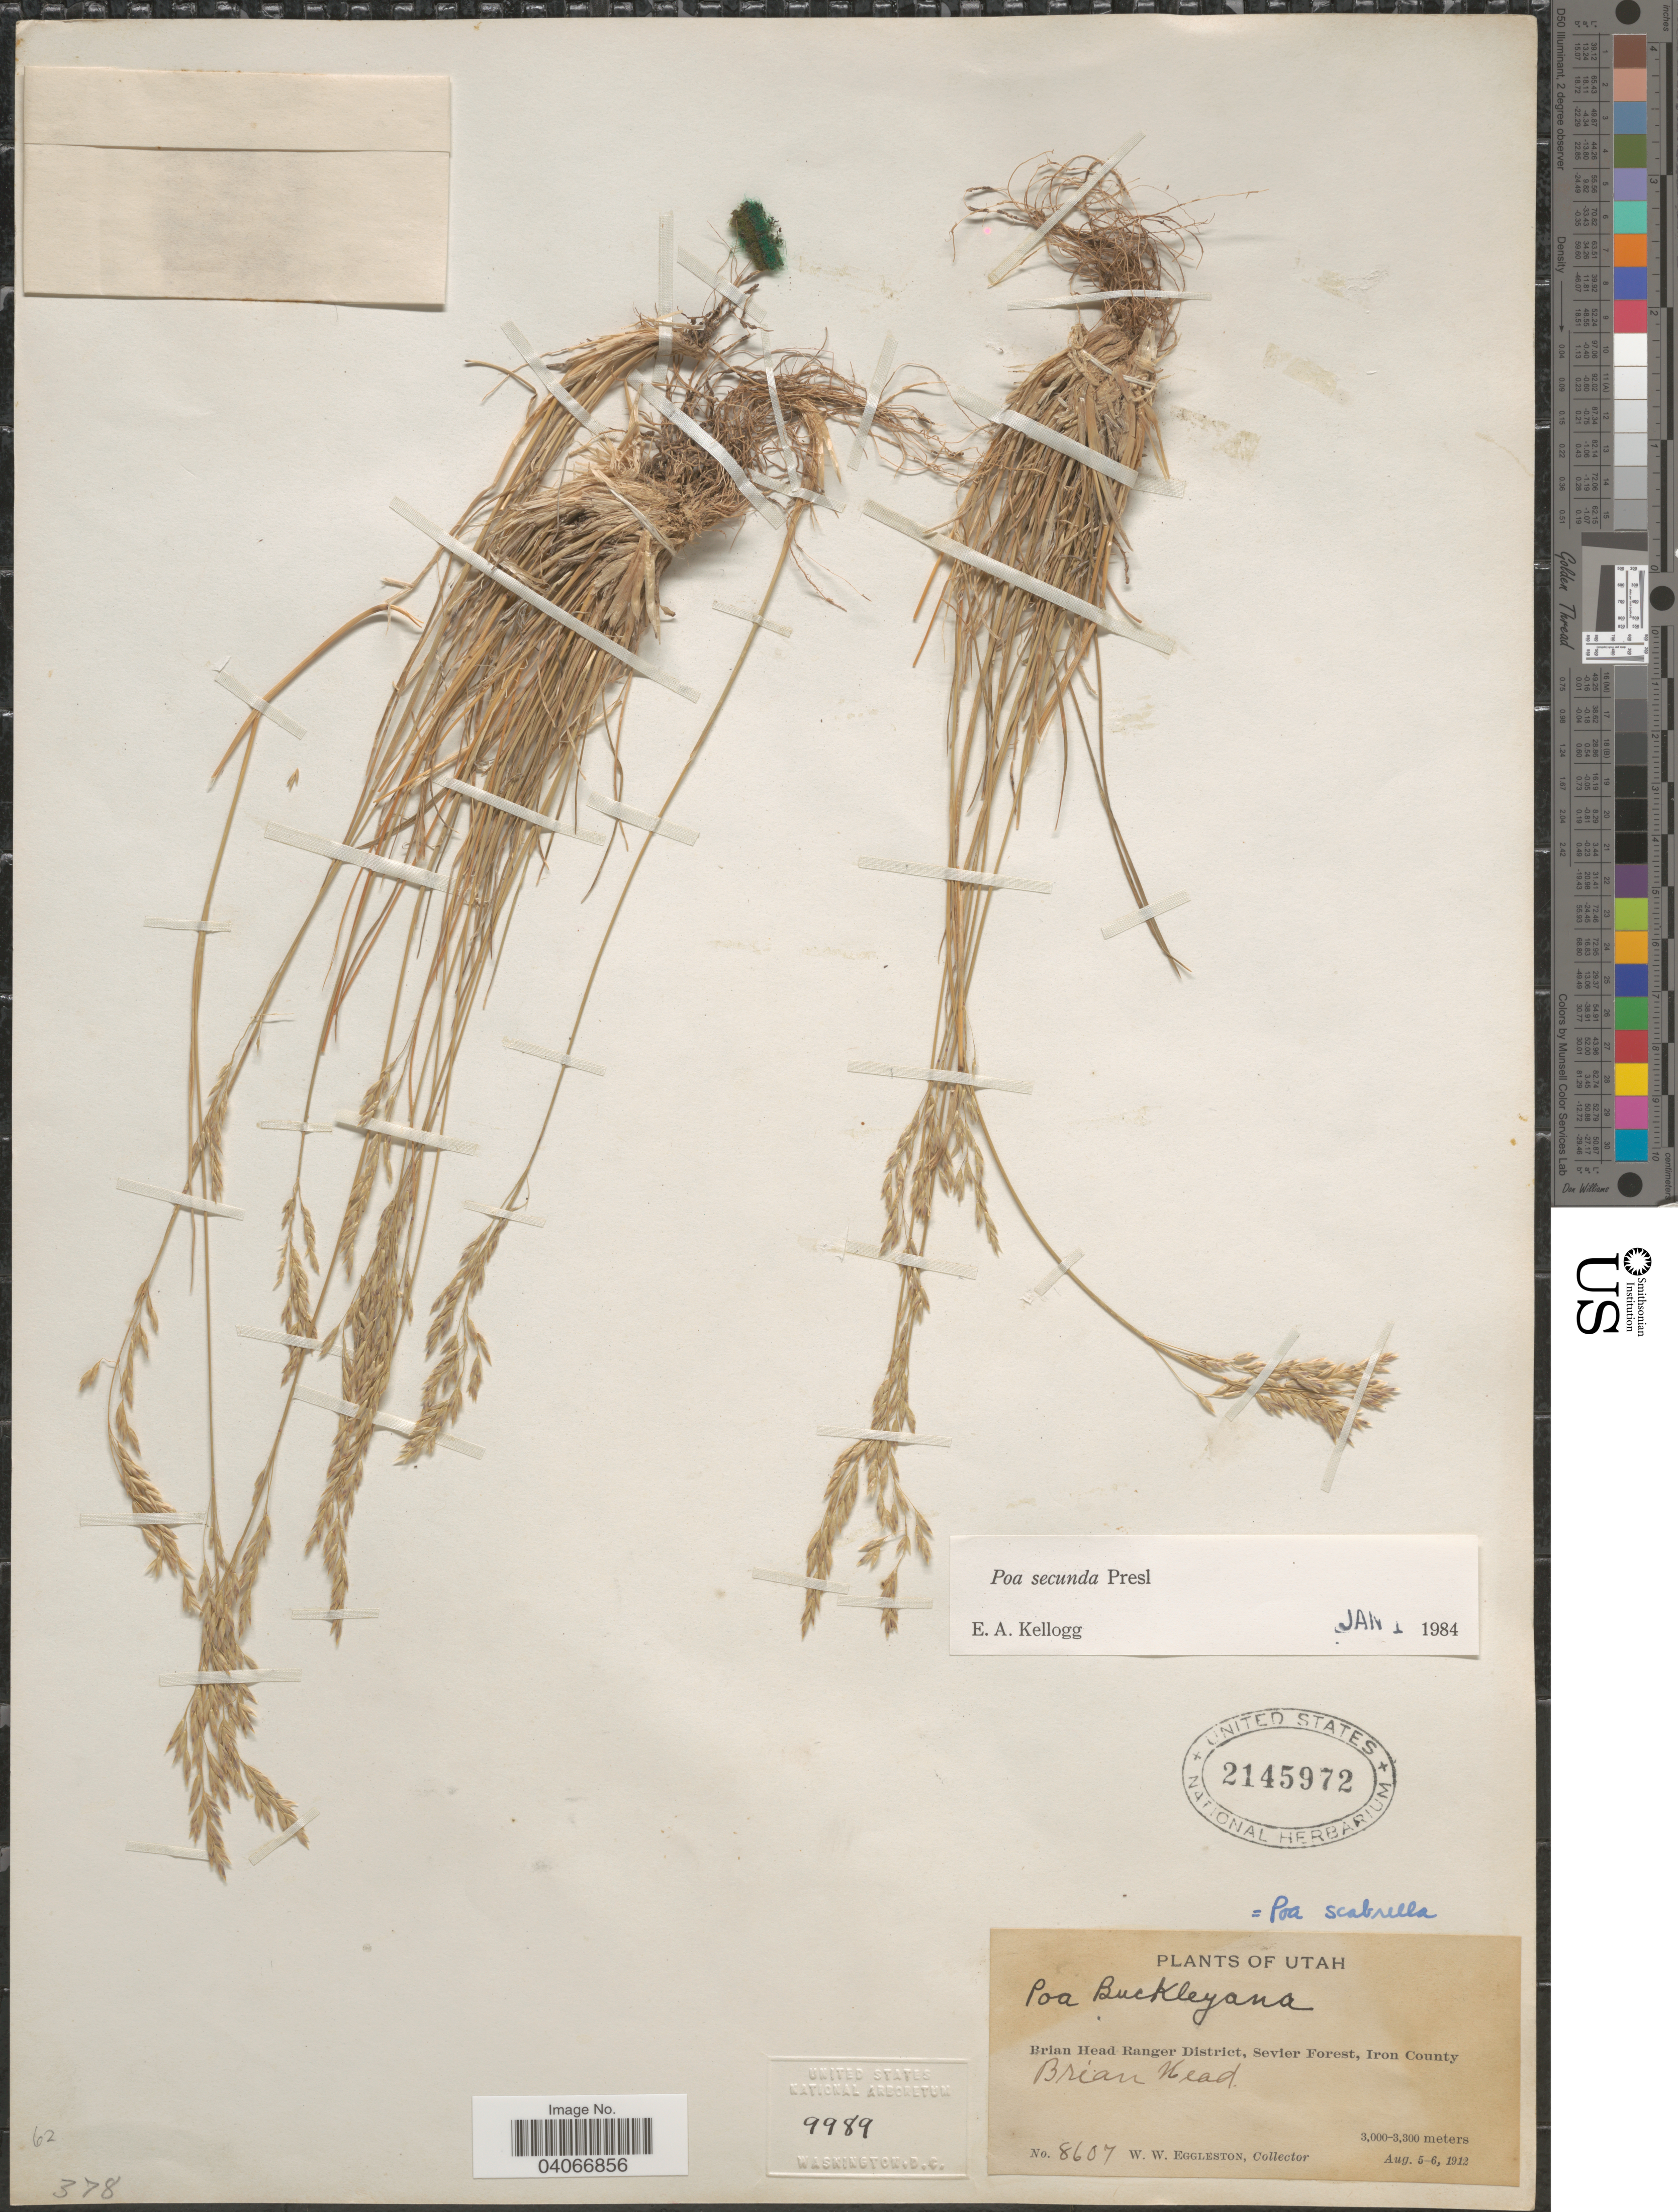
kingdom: Plantae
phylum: Tracheophyta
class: Liliopsida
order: Poales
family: Poaceae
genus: Poa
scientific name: Poa secunda subsp. secunda var. scabrella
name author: (Thurb.) Soreng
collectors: W. W. Eggleston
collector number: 8607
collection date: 1912-08-05/1912-08-06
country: United States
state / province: Utah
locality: Brian Head Ranger District, Sevier Forest, Iron County. Brian Head.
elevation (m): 3000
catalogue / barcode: US 2145972